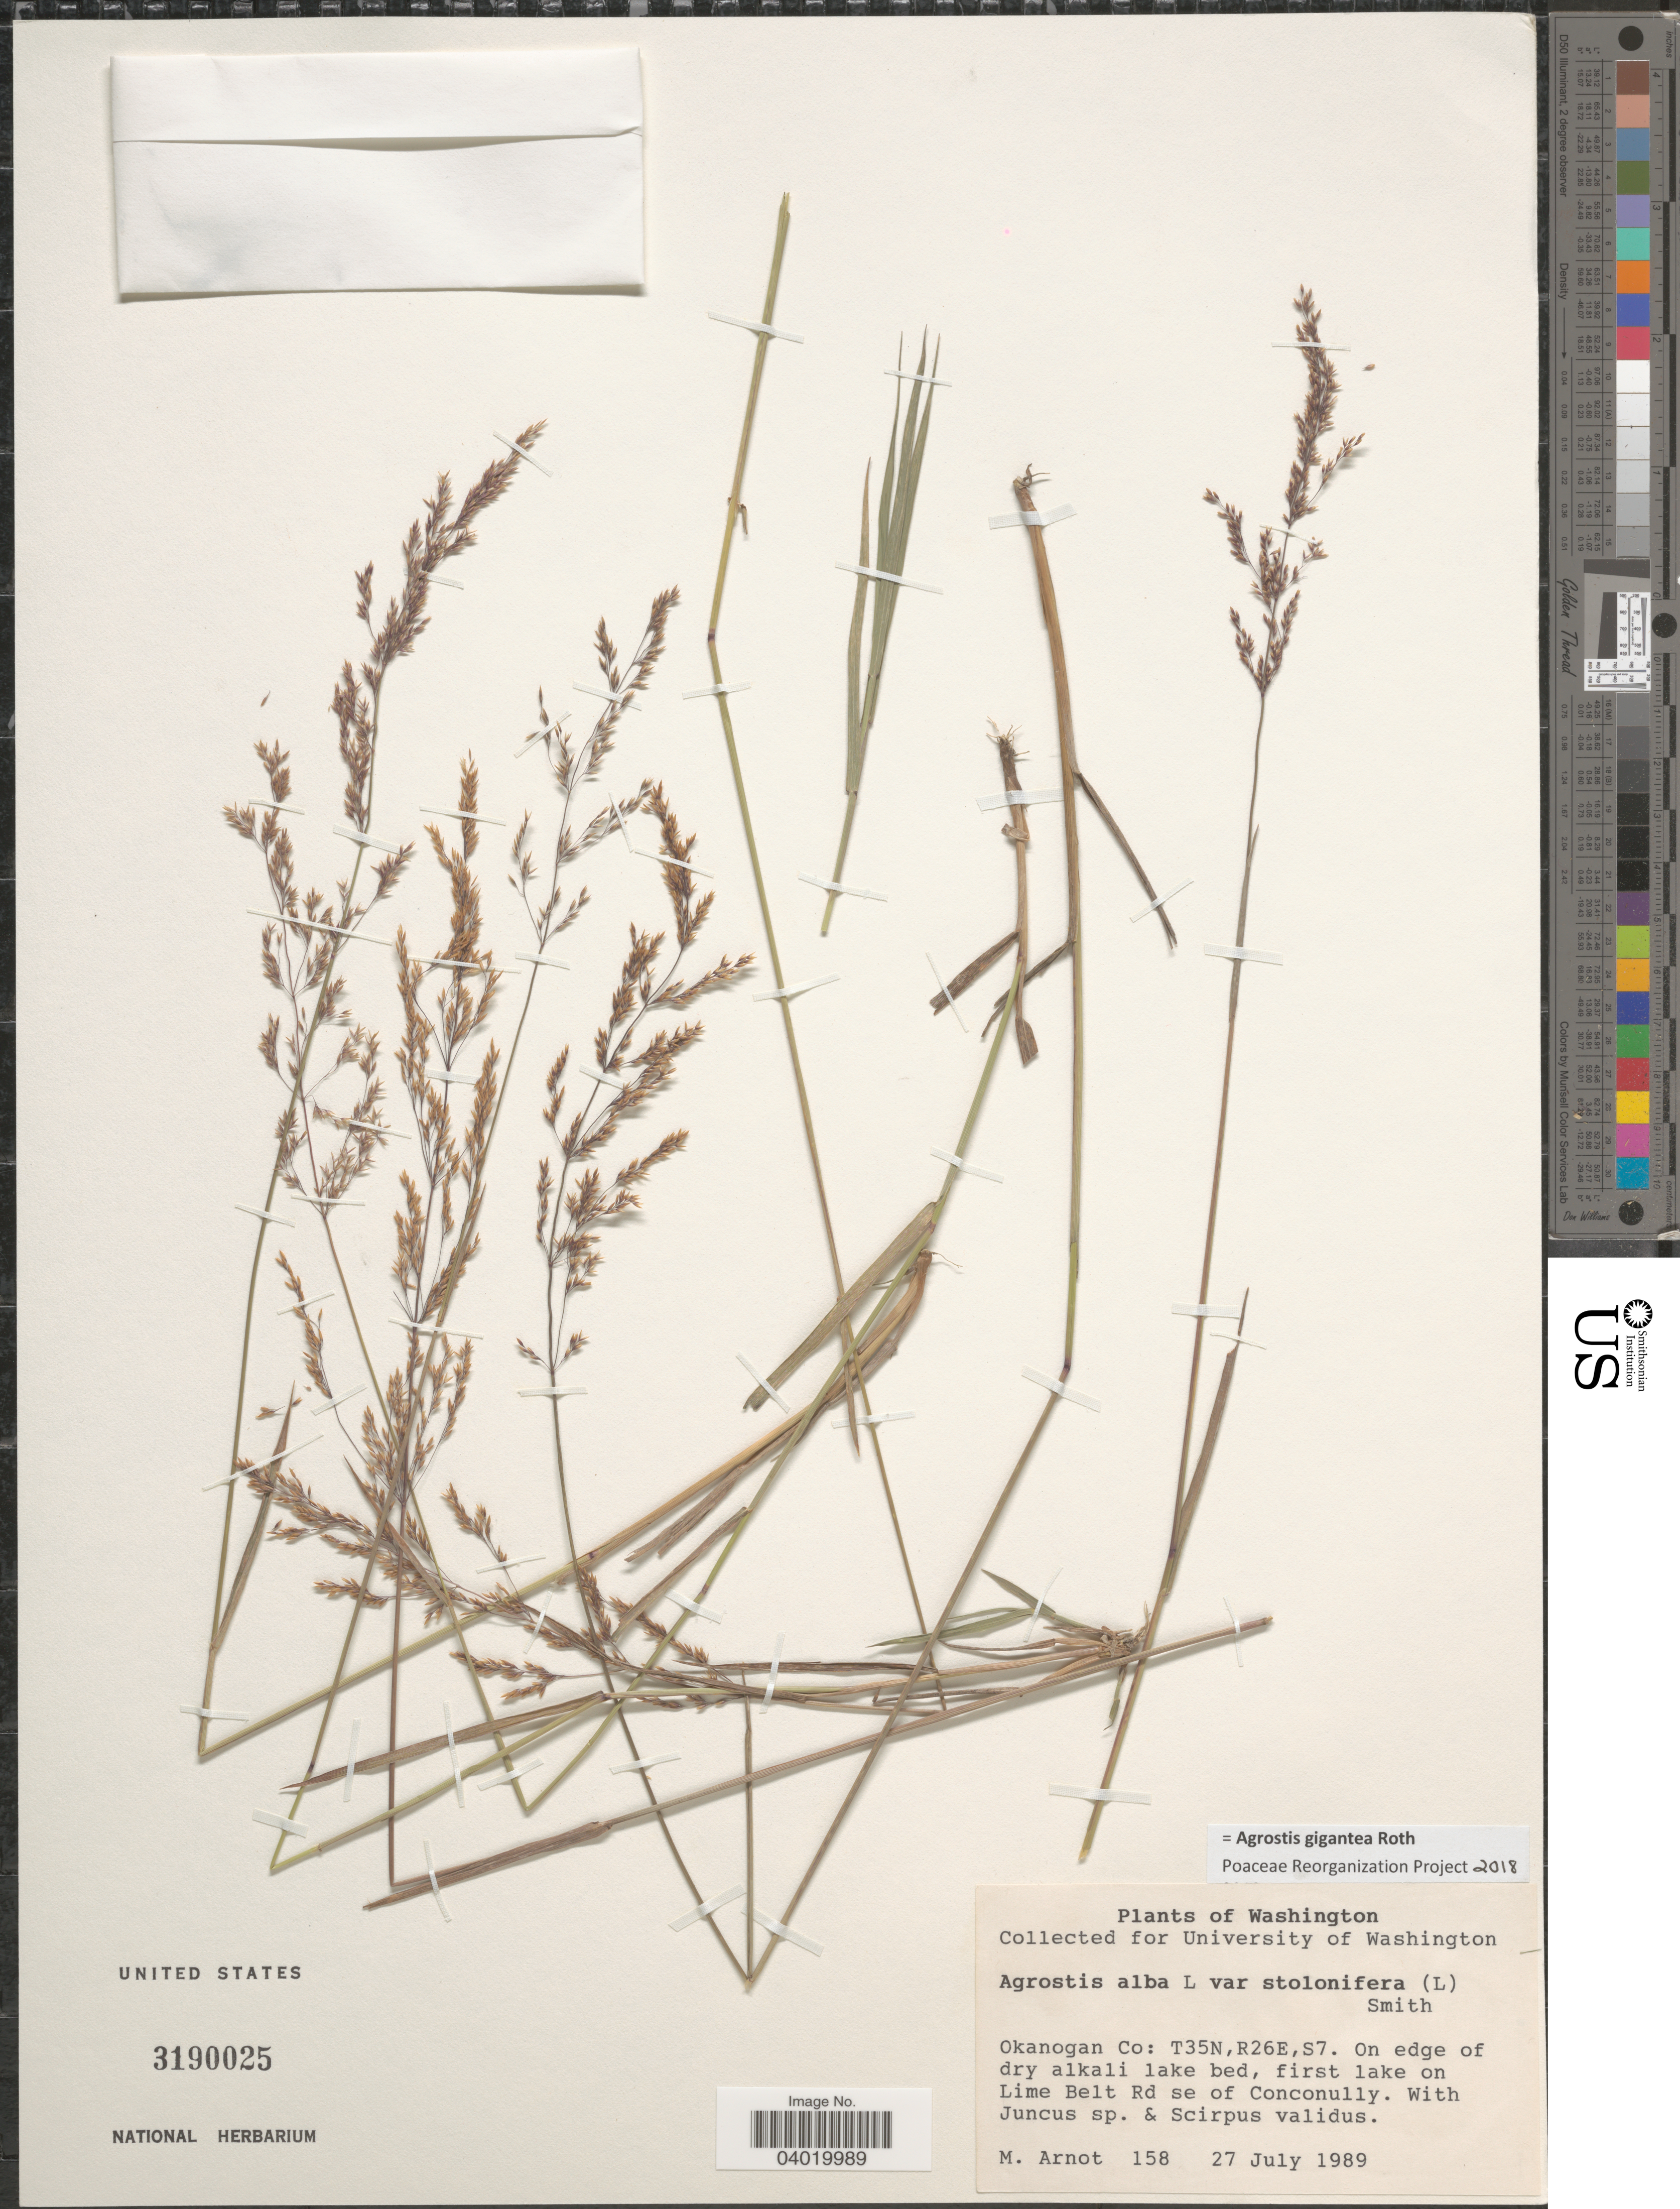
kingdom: Plantae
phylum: Tracheophyta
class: Liliopsida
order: Poales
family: Poaceae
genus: Agrostis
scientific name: Agrostis gigantea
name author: Roth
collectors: M. Arnot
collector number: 158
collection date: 1989-07-27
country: United States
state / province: Washington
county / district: Okanogan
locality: Okanogan Co: T35N, R26E, S7. On edge of dry alkali lake bed, first lake on Lime Belt Rd se of Conconully.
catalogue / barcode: US 3190025